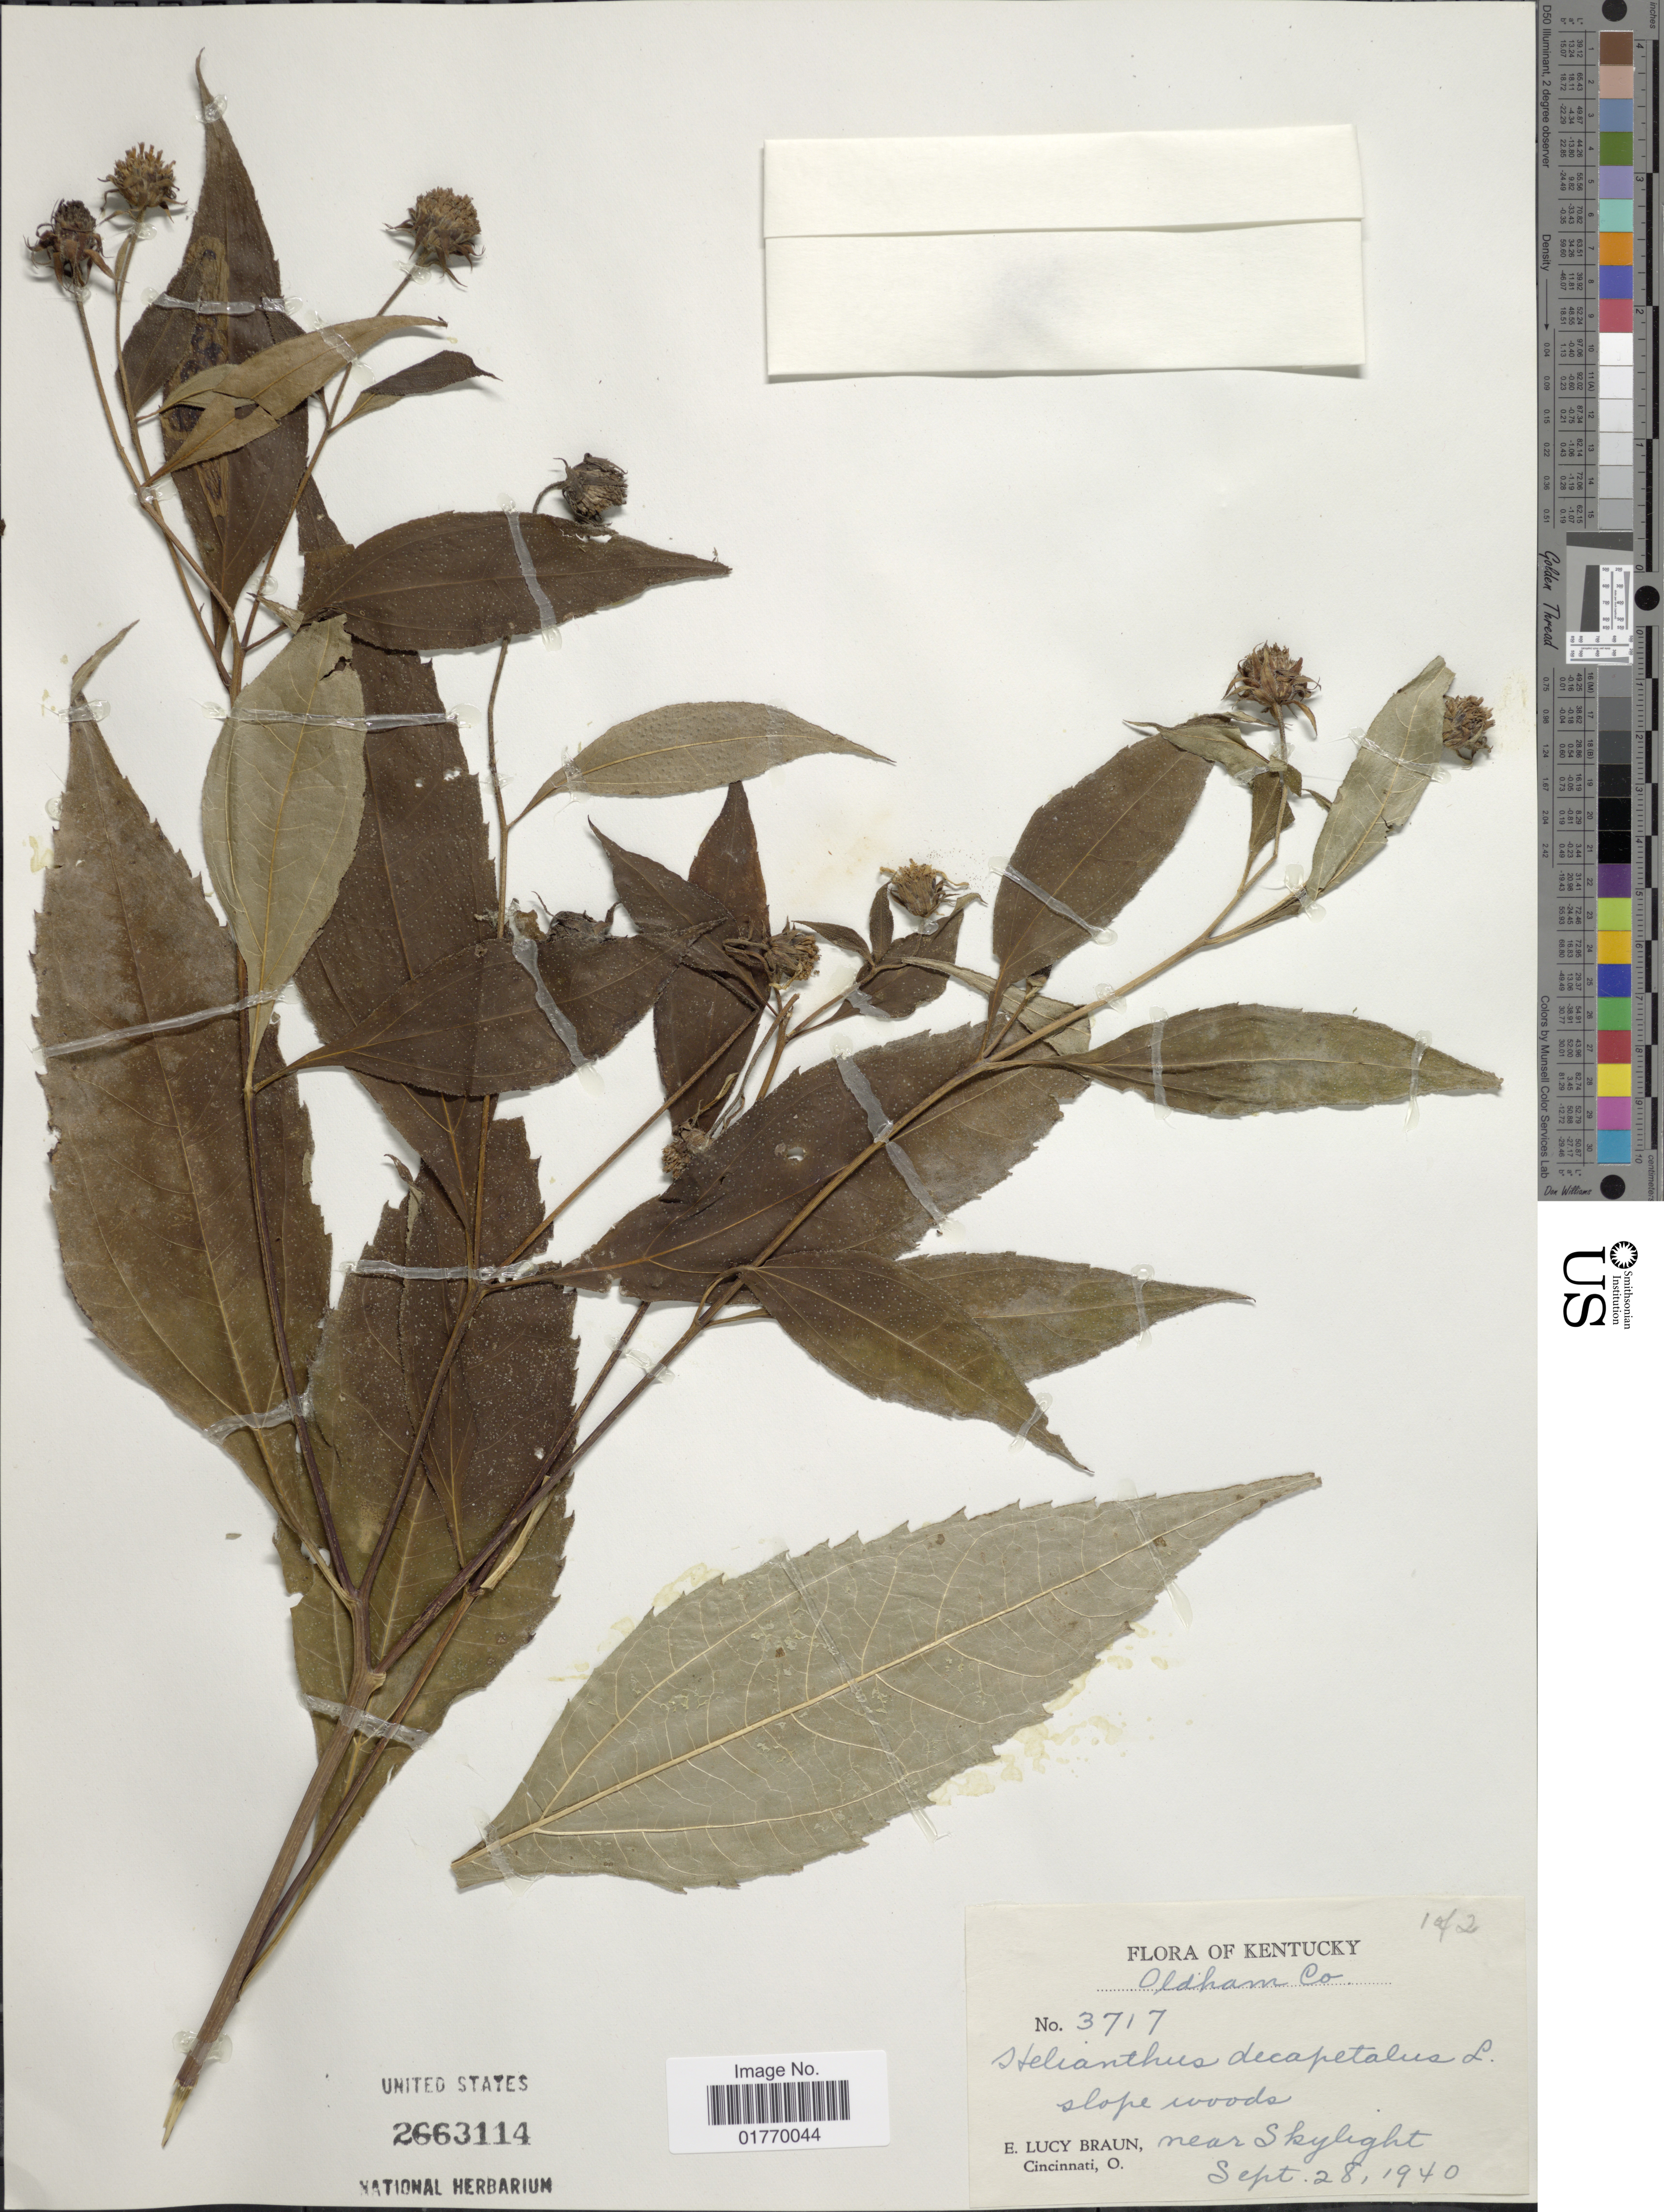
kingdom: Plantae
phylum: Tracheophyta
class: Magnoliopsida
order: Asterales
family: Asteraceae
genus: Helianthus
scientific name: Helianthus decapetalus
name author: L.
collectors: E. L. Braun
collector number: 3717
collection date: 1940-09-28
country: United States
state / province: Kentucky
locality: Oldham Co., Slope woods near Skylight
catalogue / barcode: US 2663114